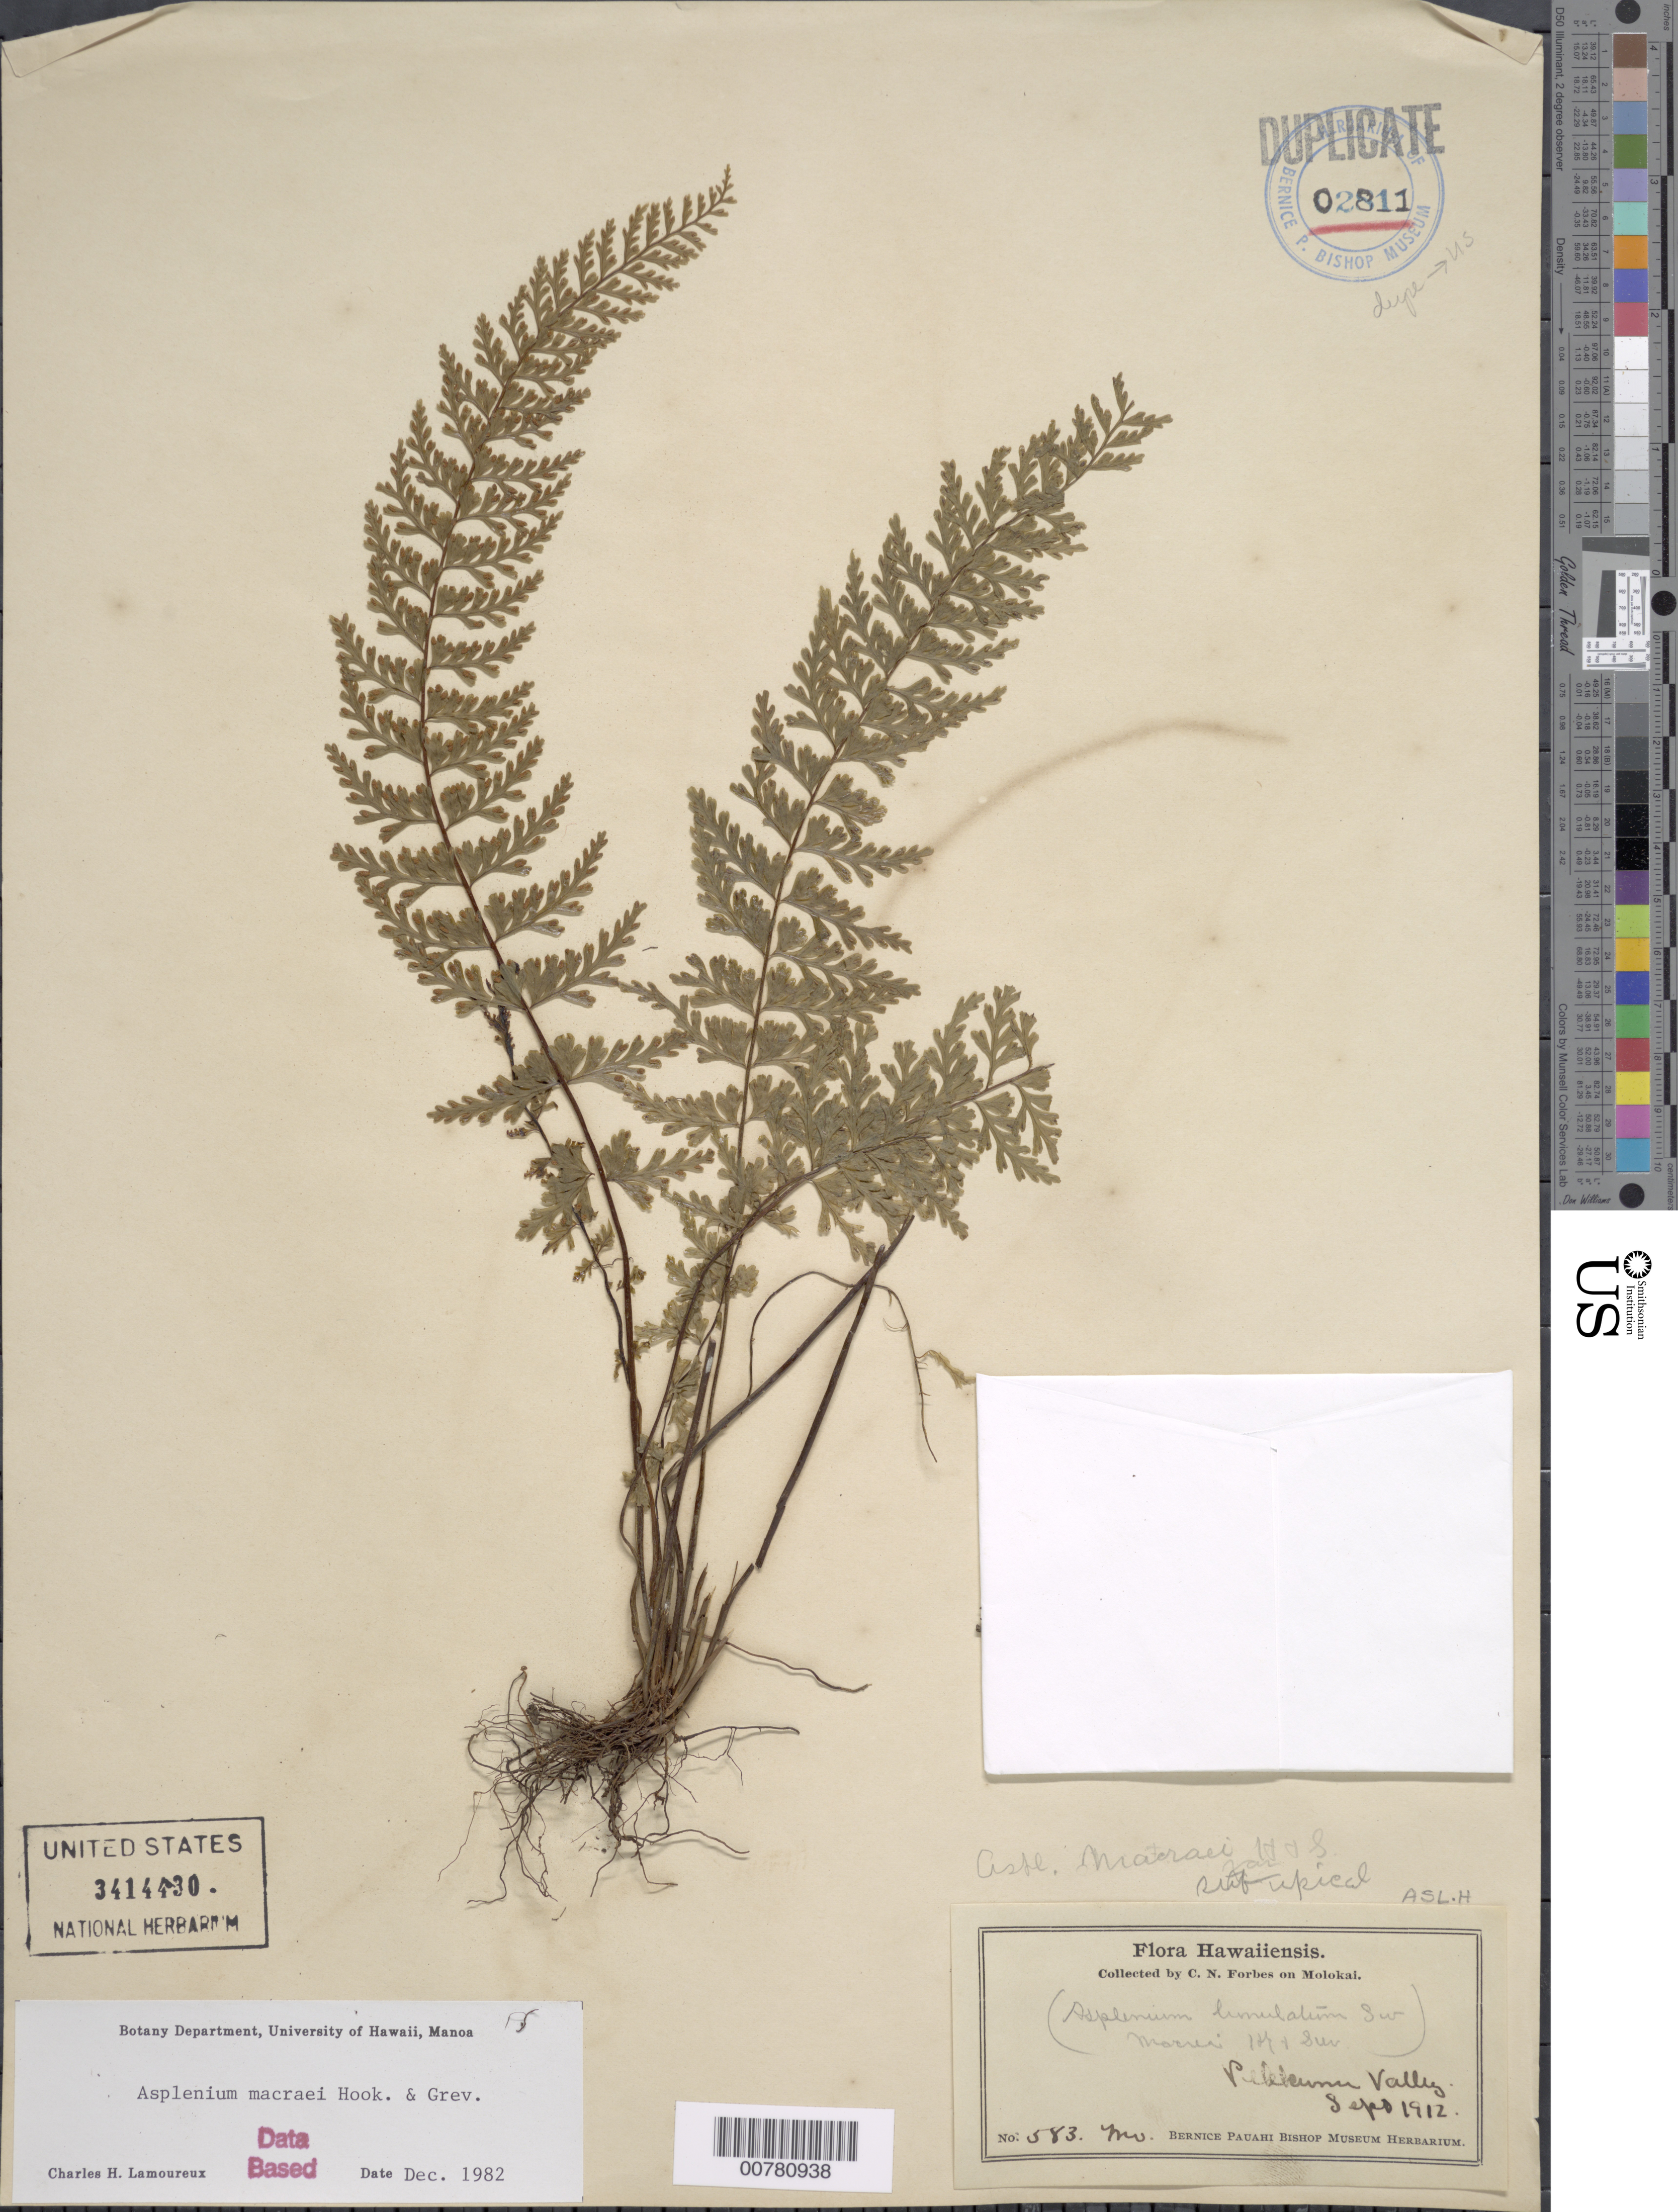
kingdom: Plantae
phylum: Tracheophyta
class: Polypodiopsida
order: Polypodiales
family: Aspleniaceae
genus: Asplenium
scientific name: Asplenium macraei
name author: Hook. & Grev.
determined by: Lamoureux, C. H.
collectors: C. N. Forbes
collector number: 583.Mo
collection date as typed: Sep 1912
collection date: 1912-09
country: United States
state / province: Hawaii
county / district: Maui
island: Moloka'i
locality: Pelekunu Valley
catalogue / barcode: US 3414430